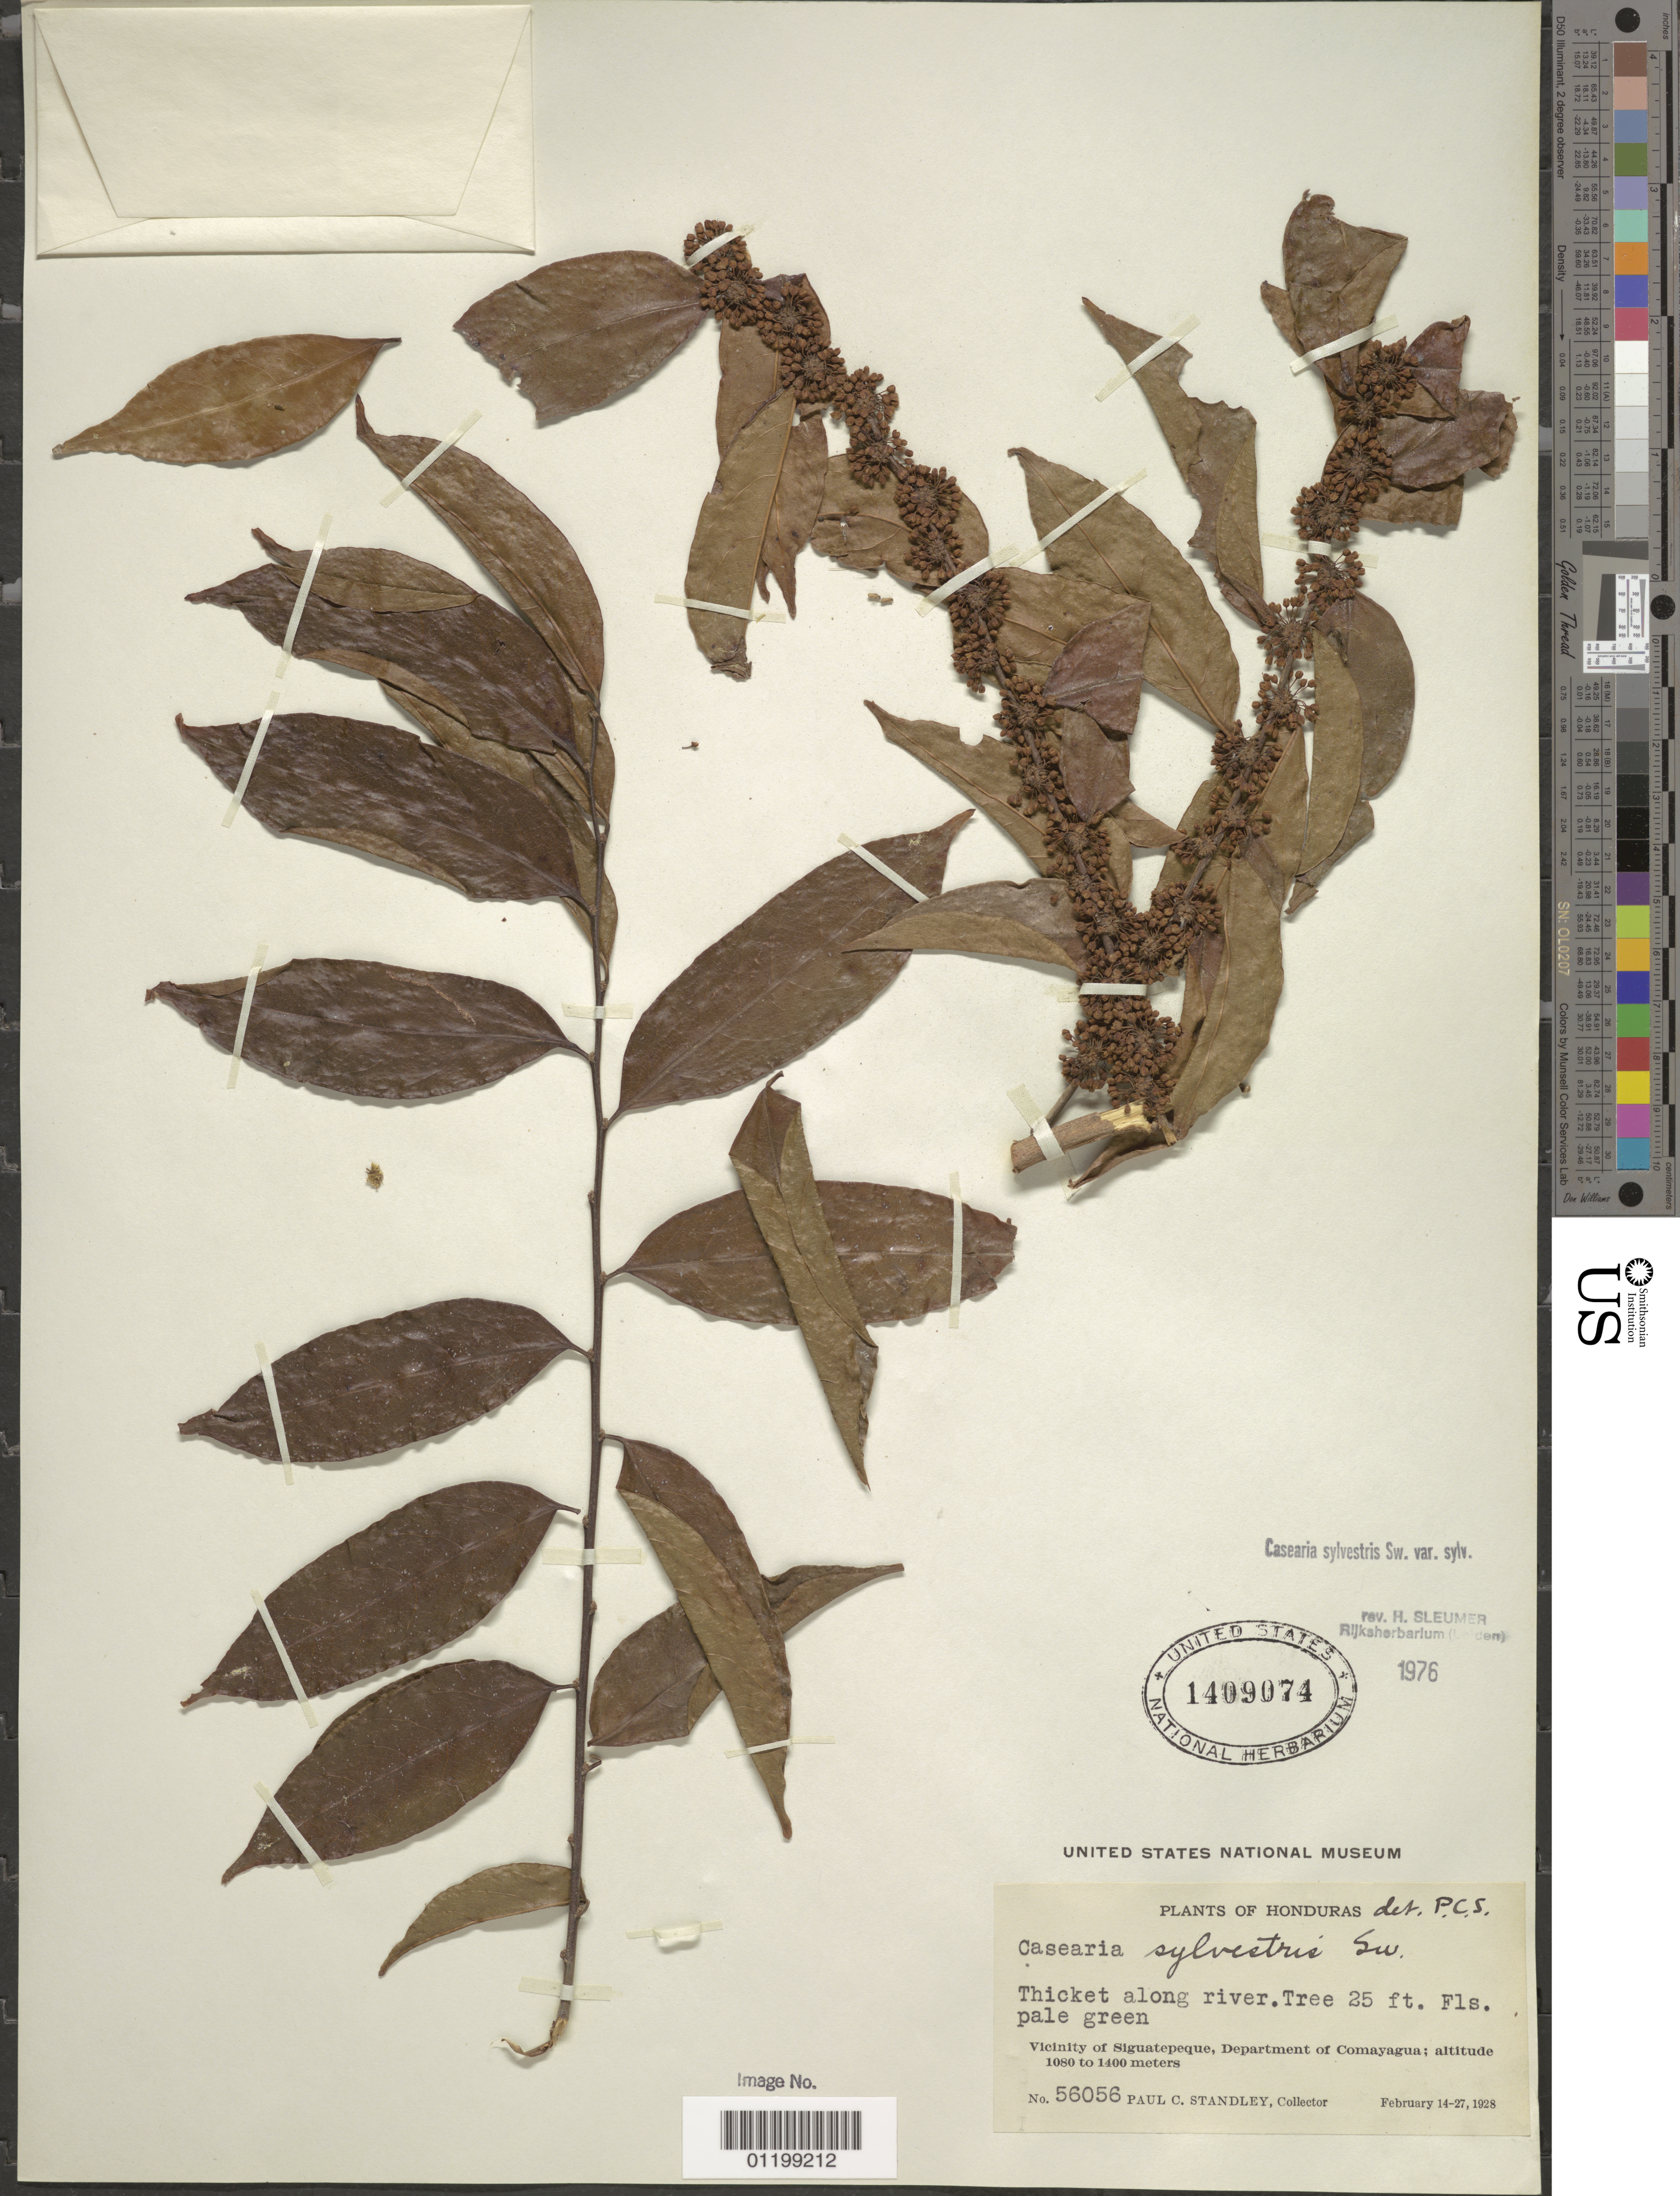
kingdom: Plantae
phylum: Tracheophyta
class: Magnoliopsida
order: Malpighiales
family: Salicaceae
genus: Casearia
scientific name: Casearia sylvestris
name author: Sw.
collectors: P. C. Standley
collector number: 56056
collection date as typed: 14 Feb 1928 to 27 Feb 1928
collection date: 1928-02-14/1928-02-27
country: Honduras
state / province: Comayagua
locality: Vicinity of Siguatepeque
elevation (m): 1080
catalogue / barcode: US 1409074